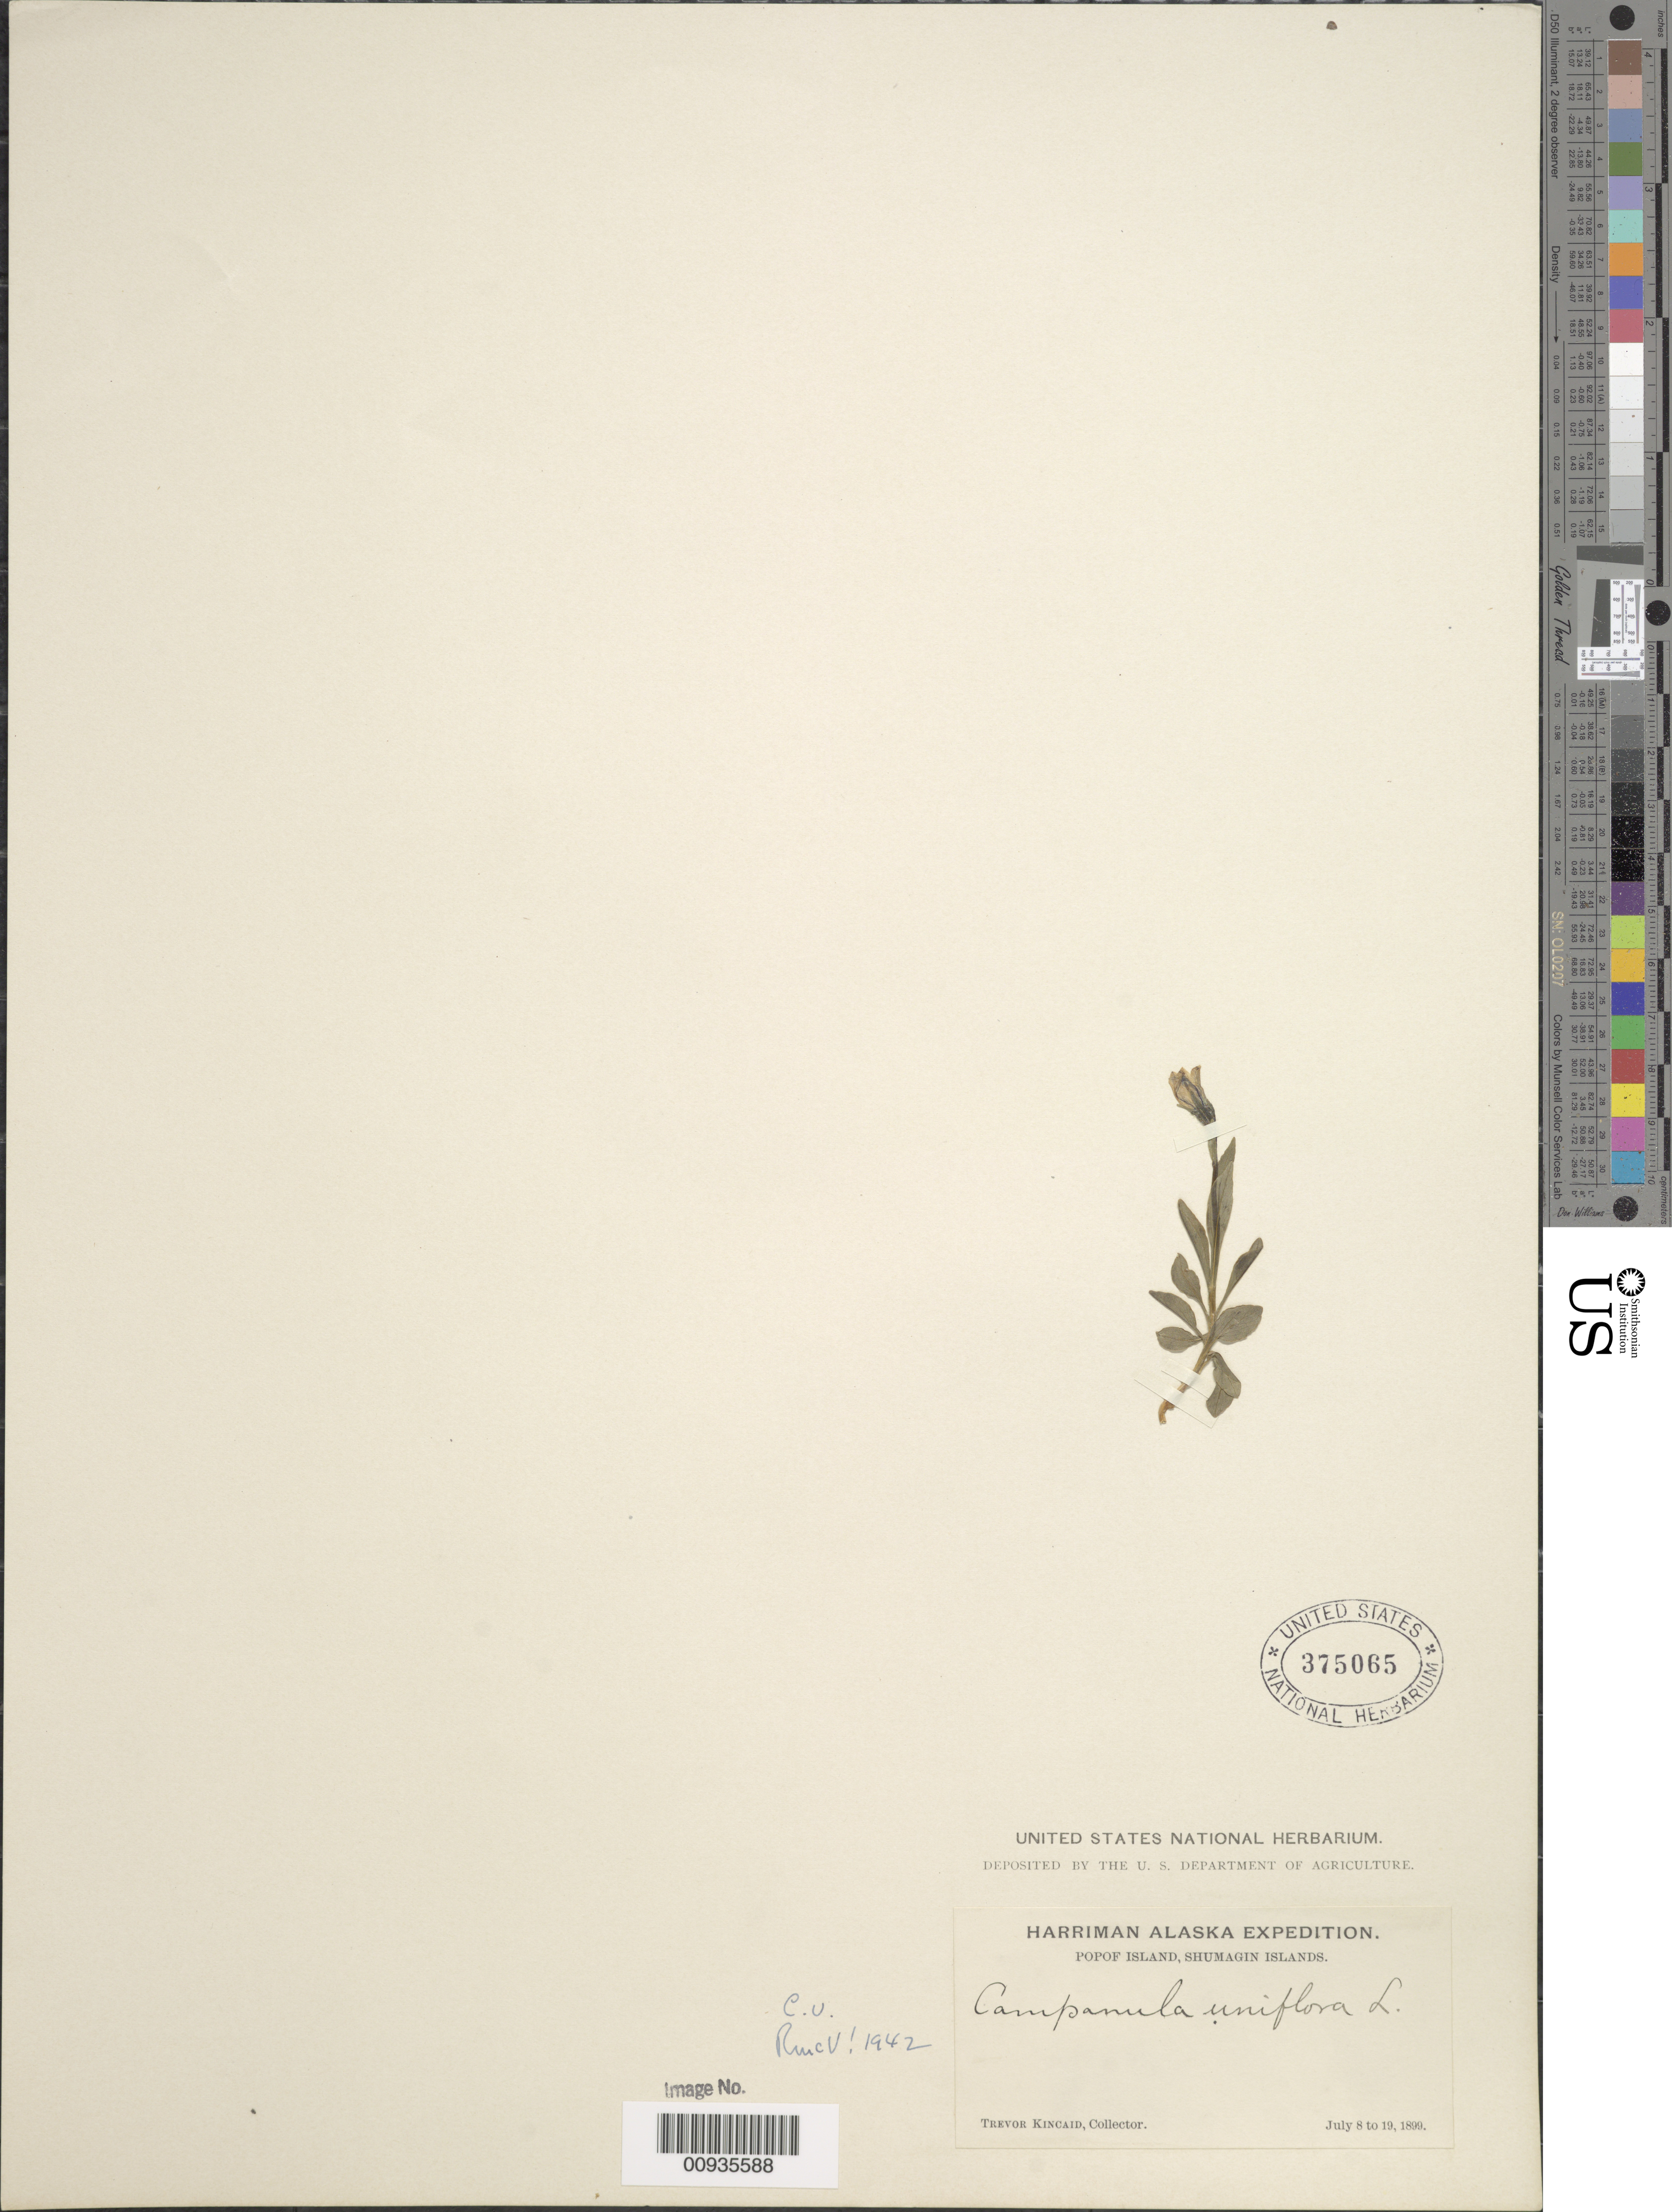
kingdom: Plantae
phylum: Tracheophyta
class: Magnoliopsida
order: Asterales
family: Campanulaceae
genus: Campanula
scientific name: Campanula uniflora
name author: L.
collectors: T. C. Kincaid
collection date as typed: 08 Jul 1899 to 19 Jul 1899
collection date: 1899-07-08/1899-07-19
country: United States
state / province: Alaska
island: Popof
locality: [Shumagin Is.], Popov Island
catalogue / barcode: US 375065